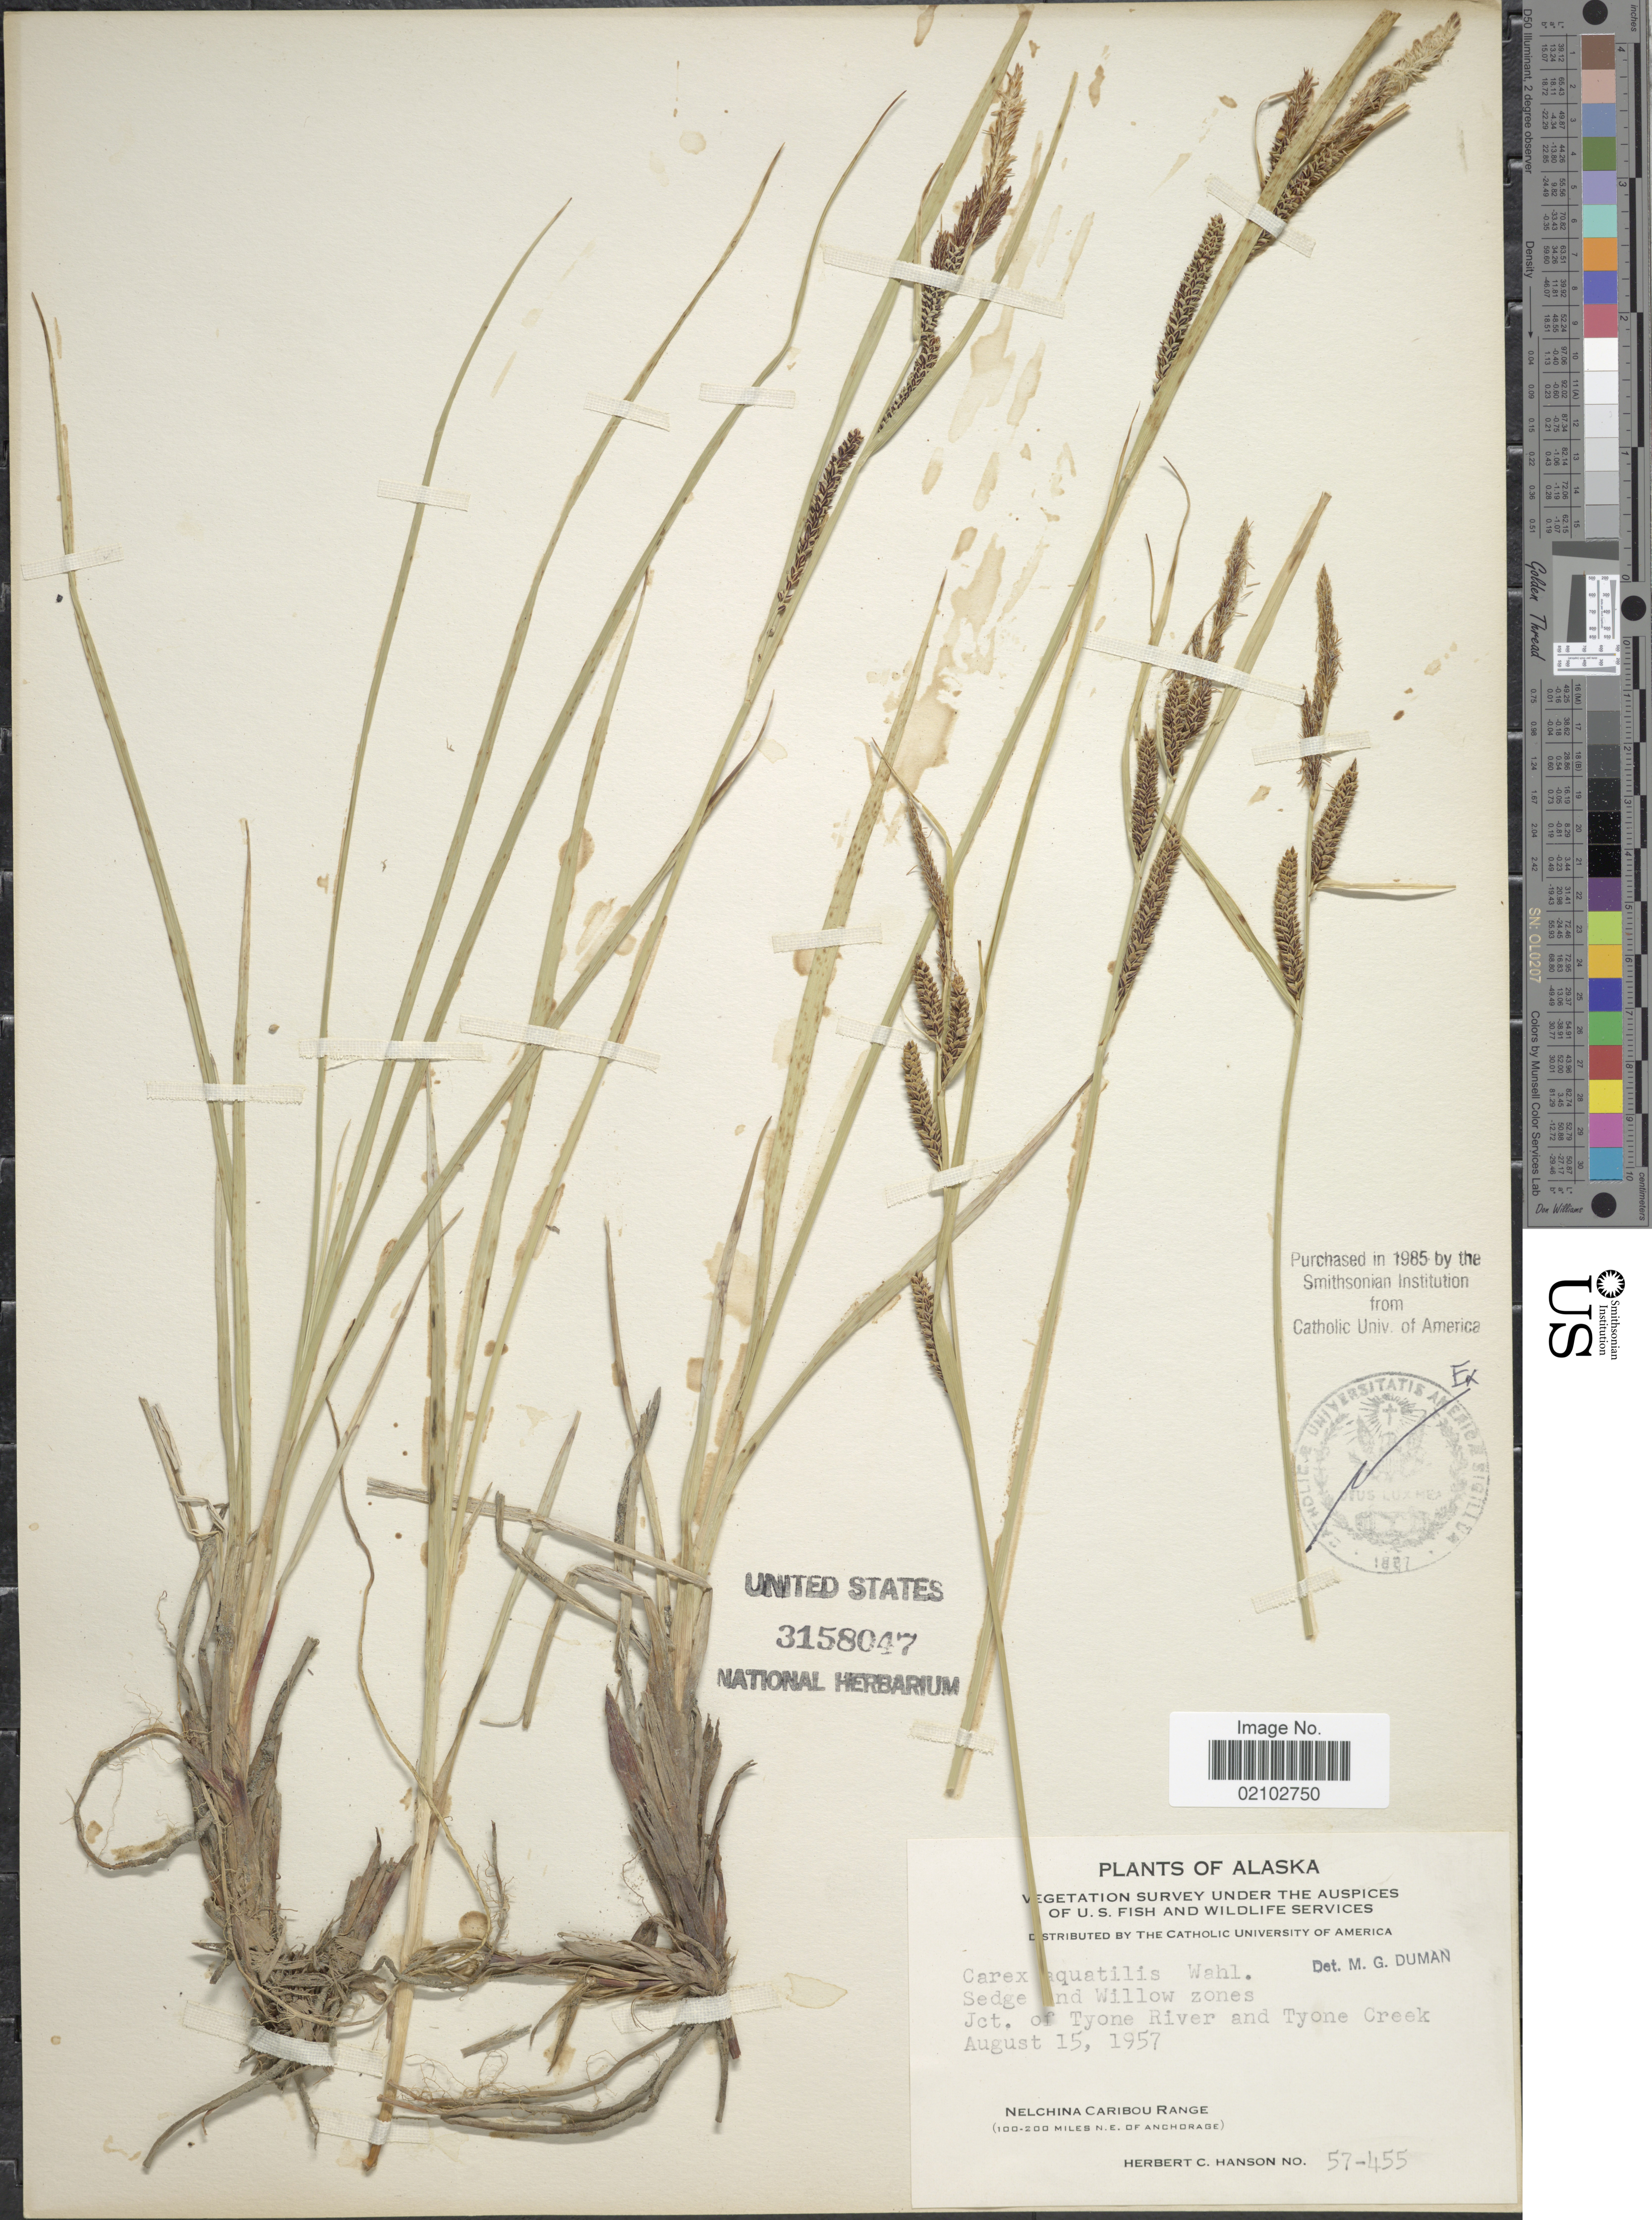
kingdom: Plantae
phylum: Tracheophyta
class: Liliopsida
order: Poales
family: Cyperaceae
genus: Carex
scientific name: Carex aquatilis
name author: Wahlenb.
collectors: H. Hanson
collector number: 57-455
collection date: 1957-08-15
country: United States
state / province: Alaska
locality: Sedge in Willow zones, Jct. of Tyone River and Tyone Creek, Nelchina Caribou Range (100-200 miles N.E. of Anchorage).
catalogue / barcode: US 3158047